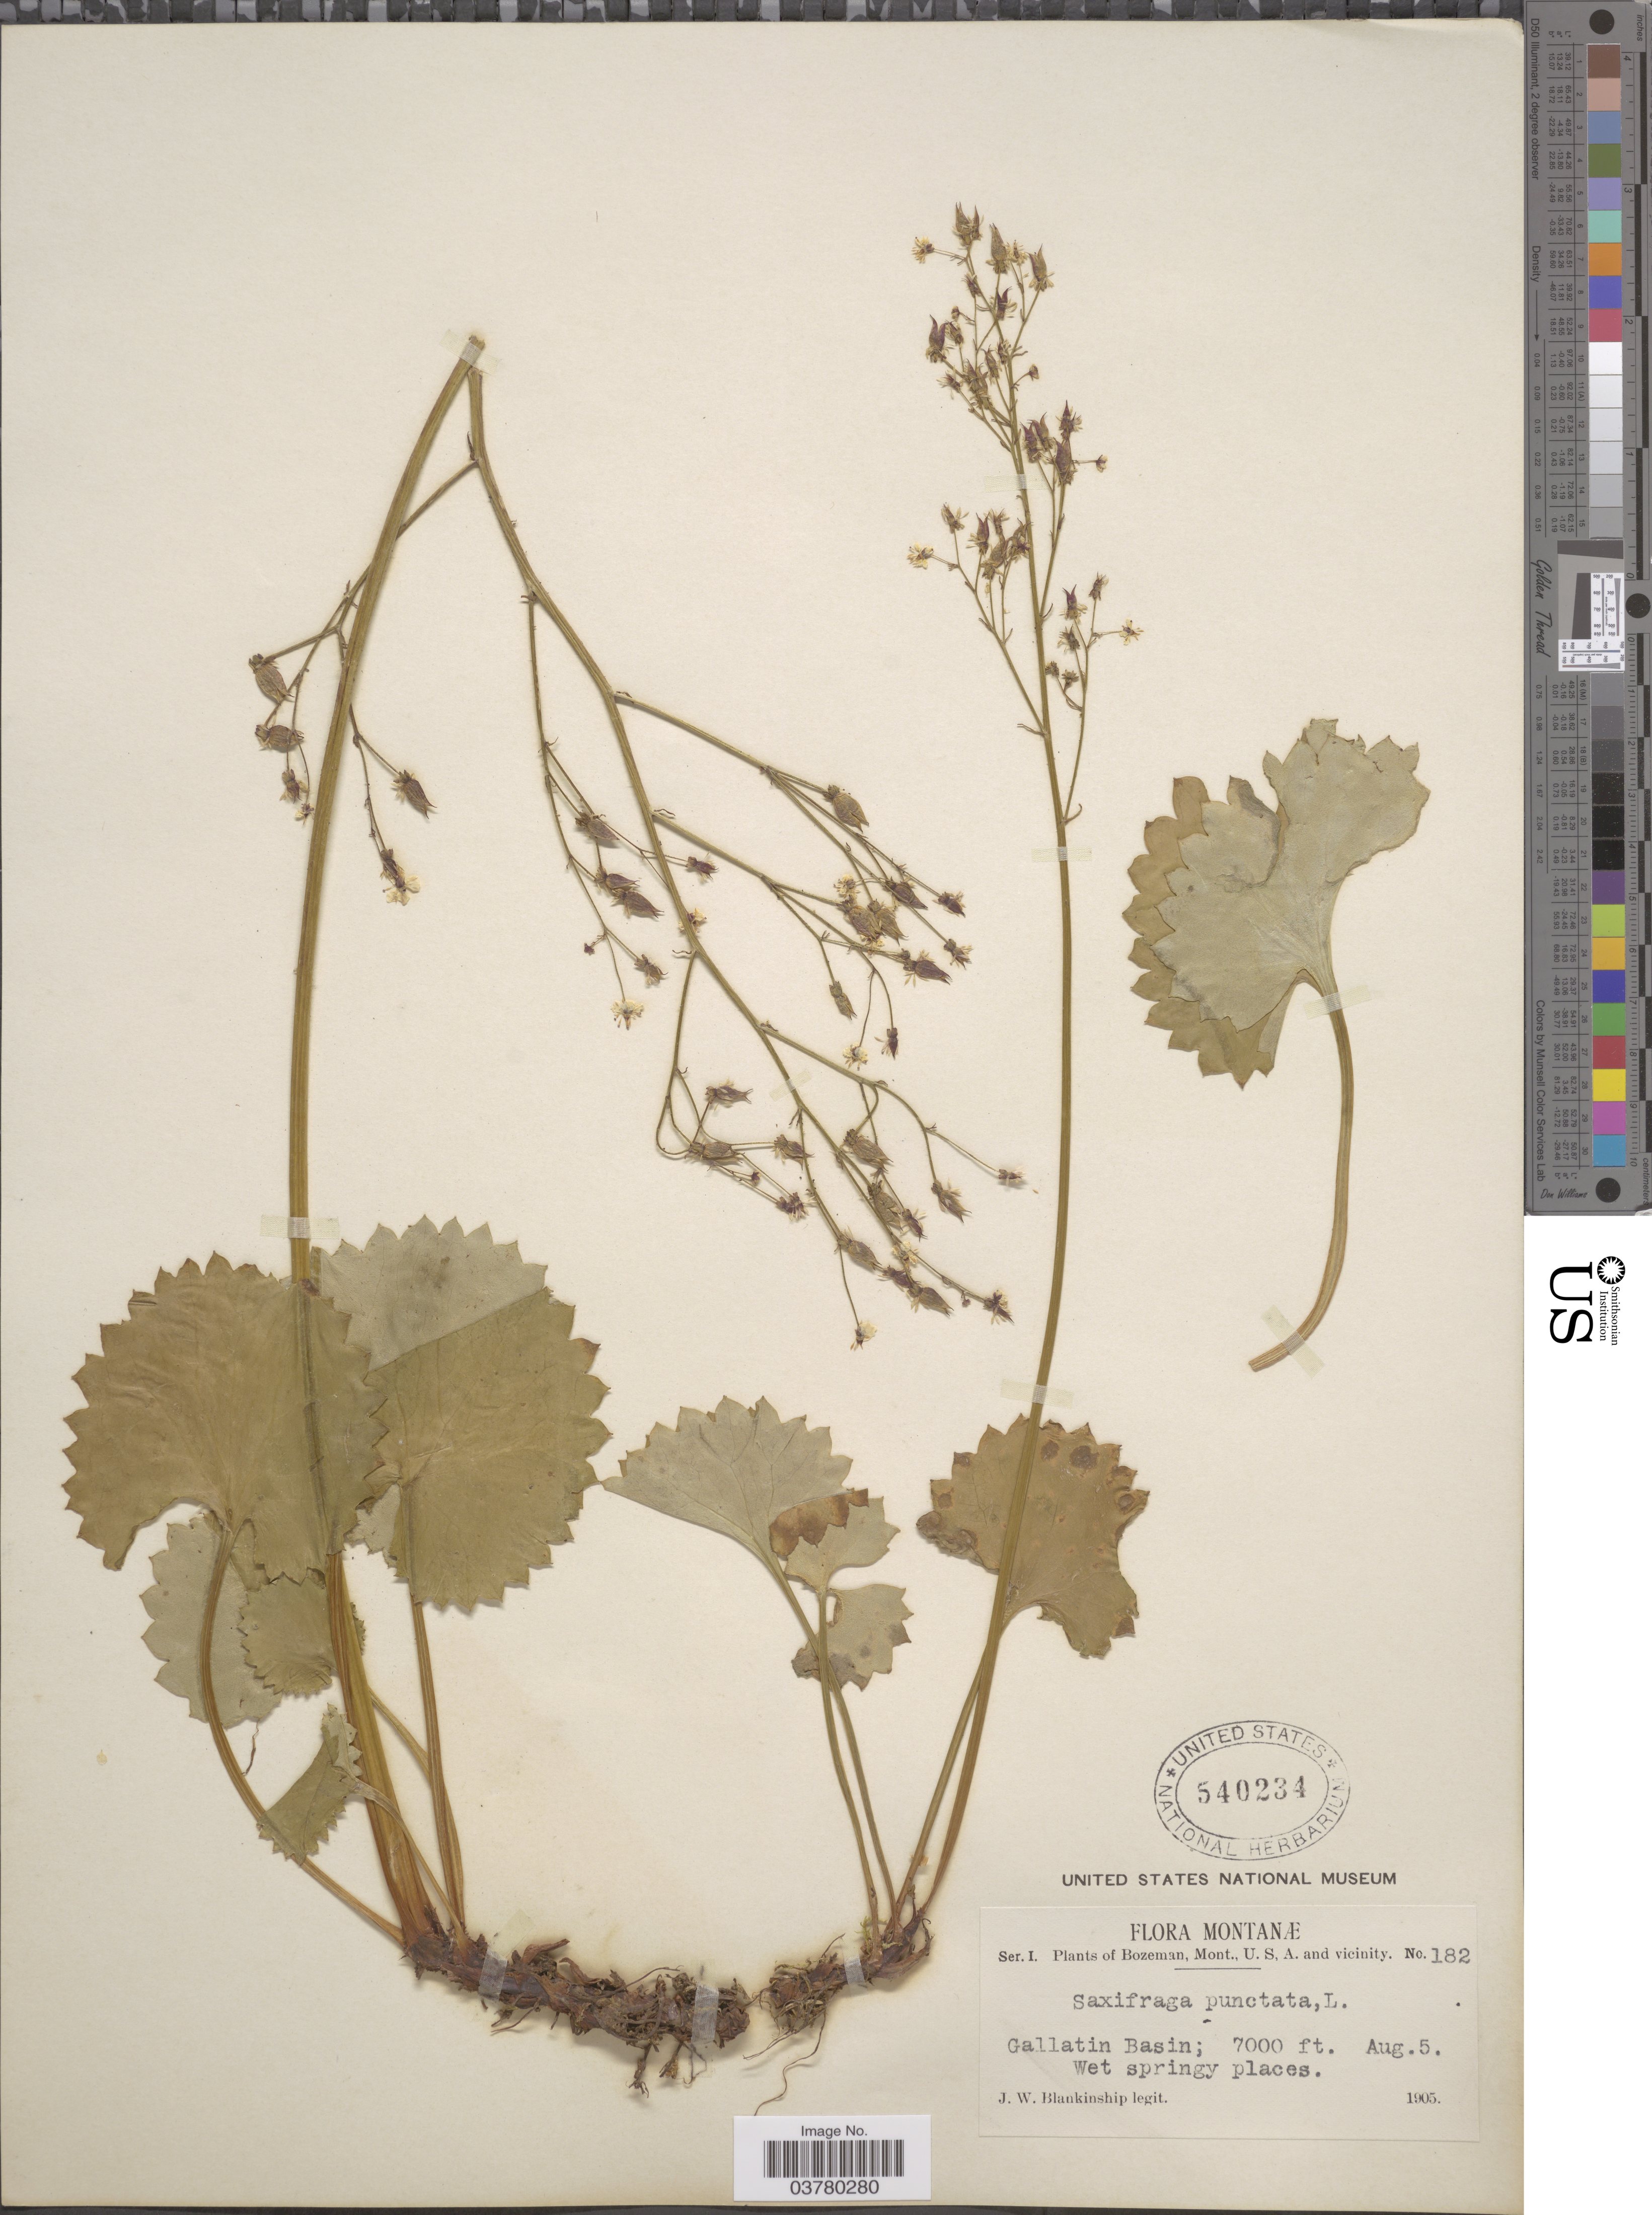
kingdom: Plantae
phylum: Tracheophyta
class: Magnoliopsida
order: Saxifragales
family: Saxifragaceae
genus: Micranthes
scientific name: Micranthes odontoloma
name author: (Piper) A. Heller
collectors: J. W. Blankinship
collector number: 182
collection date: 1905-08-05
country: United States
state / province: Montana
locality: Montanæ. Bozeman, Mont., U. S. A. and vicinity. Gallatin Basin.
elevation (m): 2134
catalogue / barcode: US 540234